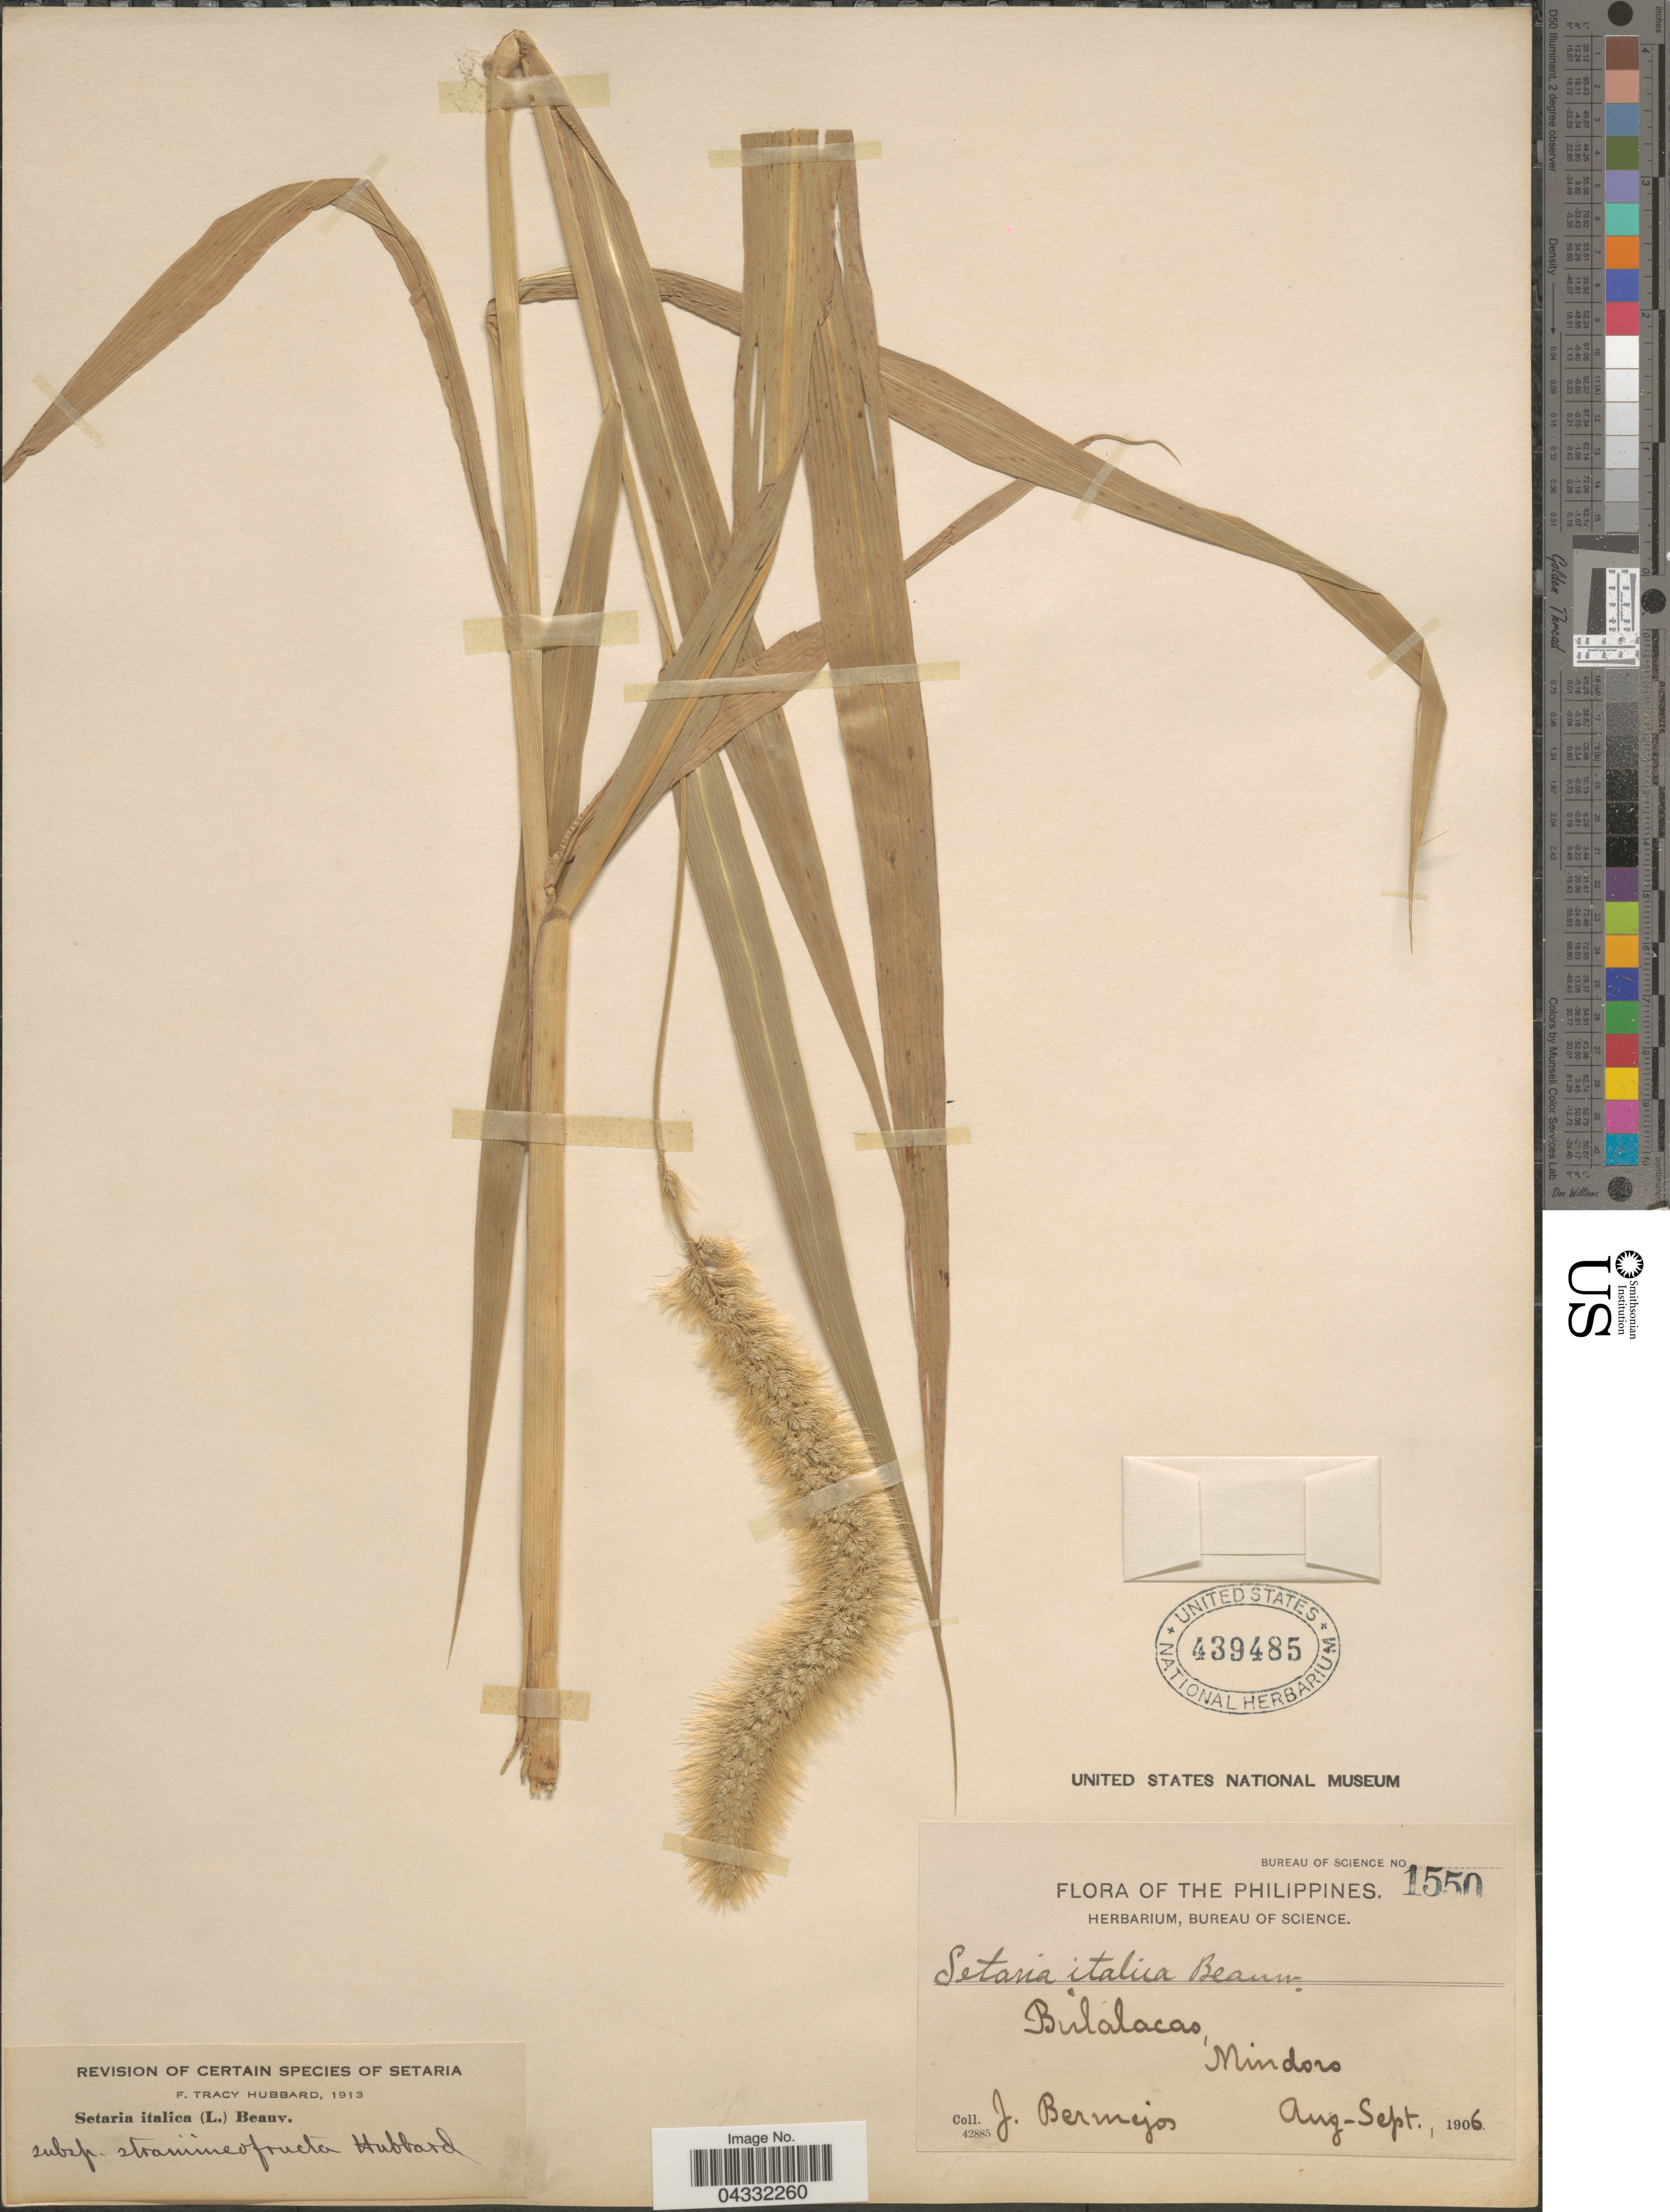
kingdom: Plantae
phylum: Tracheophyta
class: Liliopsida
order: Poales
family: Poaceae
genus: Setaria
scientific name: Setaria italica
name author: (L.) P. Beauv.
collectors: J. Bermejos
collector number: Bureau of Science 1550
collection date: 1906-08/1906-09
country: Philippines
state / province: Mimaropa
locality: Bulalacao, Mindoro.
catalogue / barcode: US 439485